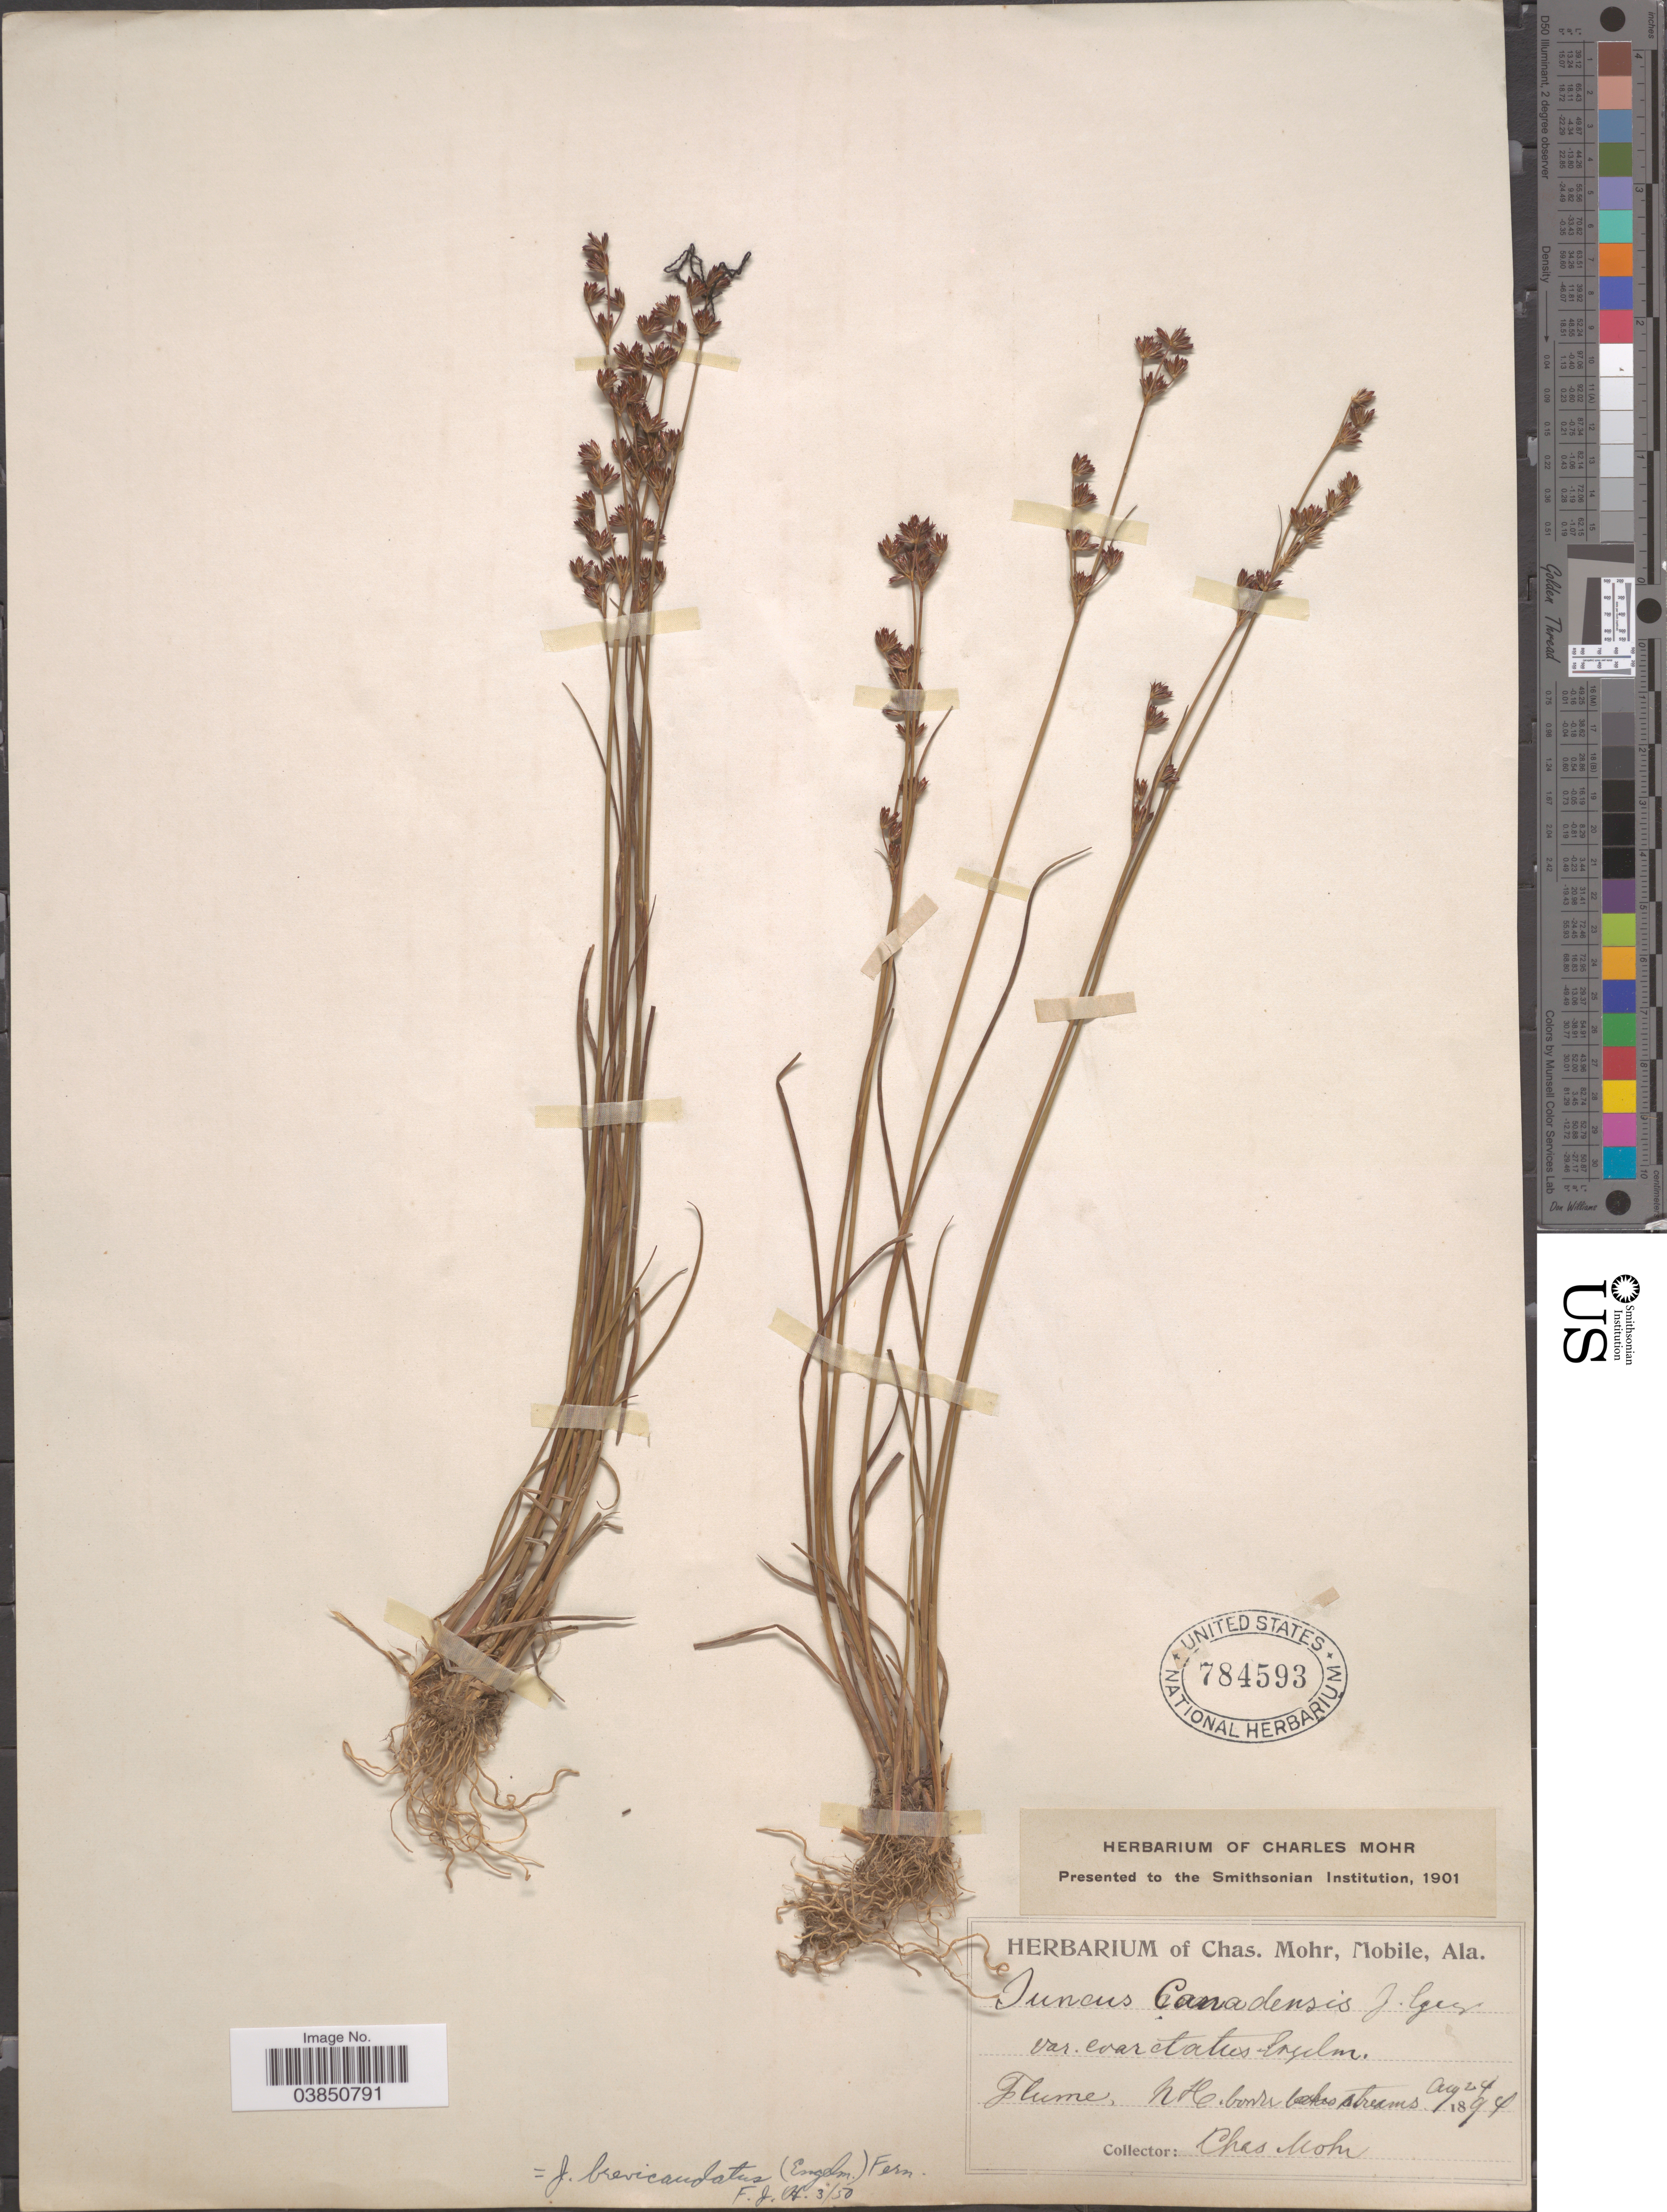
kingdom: Plantae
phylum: Tracheophyta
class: Liliopsida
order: Poales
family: Juncaceae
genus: Juncus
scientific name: Juncus brevicaudatus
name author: (Engelm.) Fernald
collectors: Mohr, C. T. (herbarium)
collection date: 1894-08-24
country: United States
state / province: New Hampshire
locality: Flume.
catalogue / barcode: US 784593